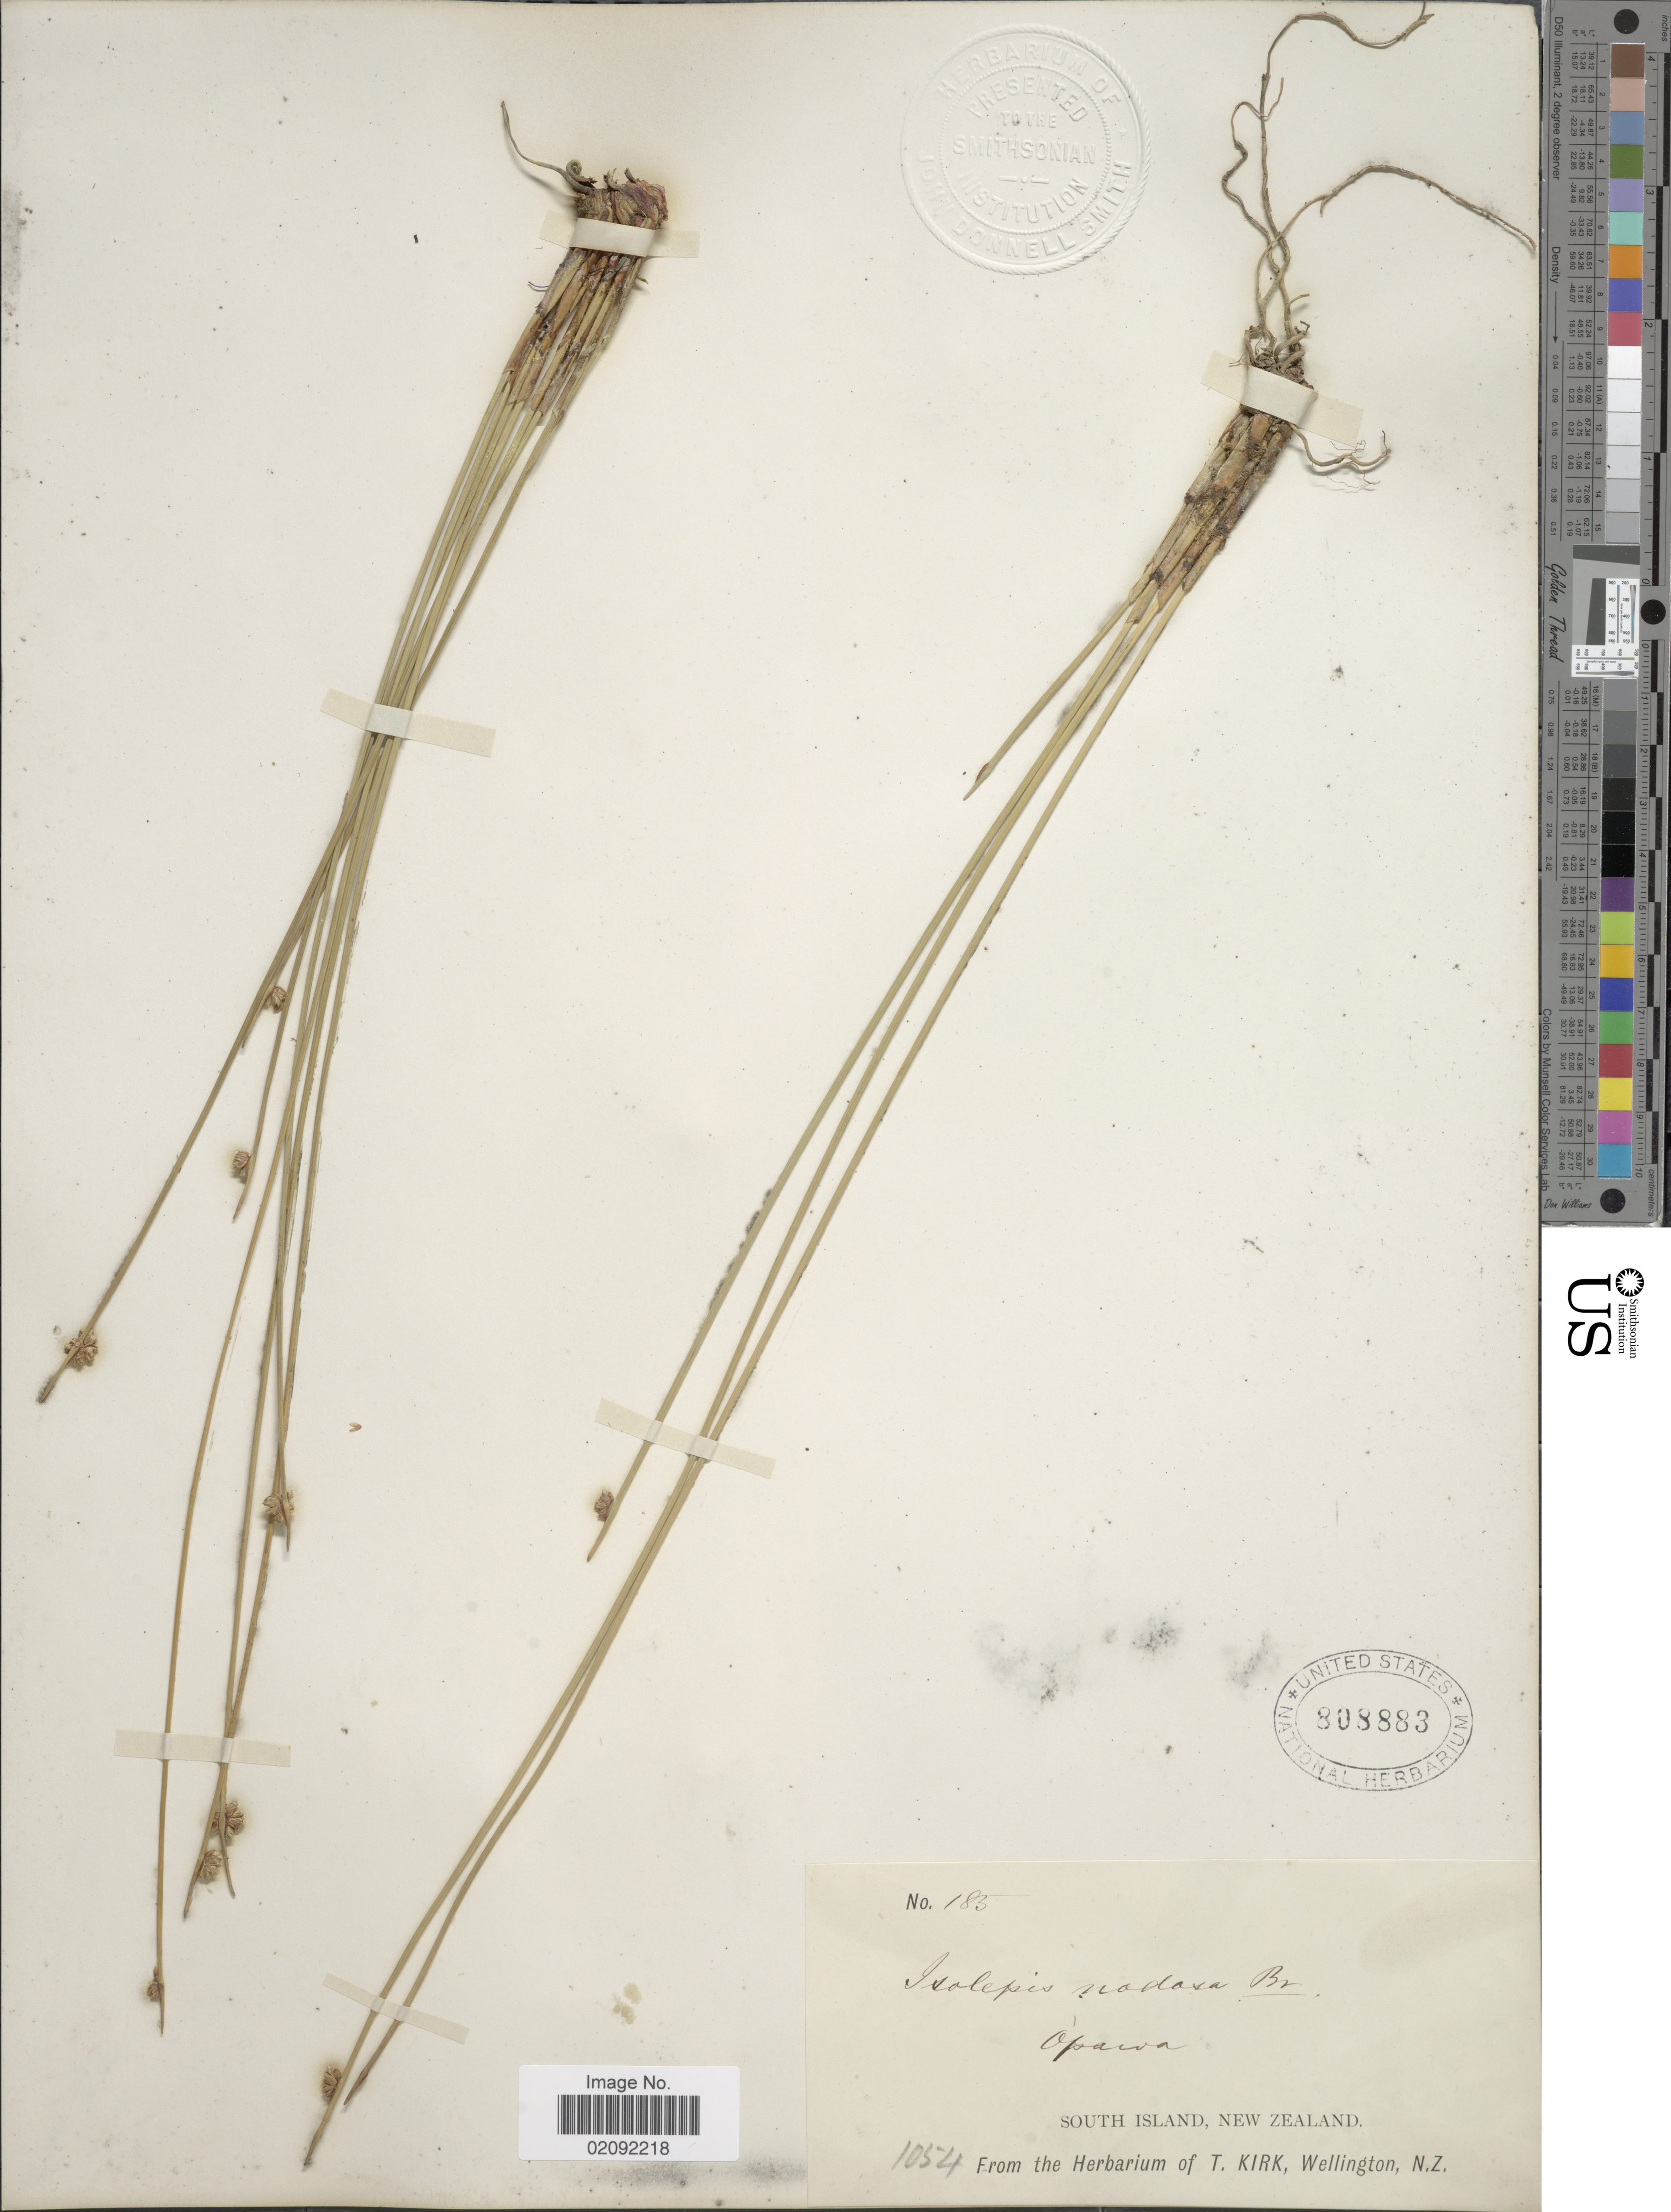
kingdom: Plantae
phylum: Tracheophyta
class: Liliopsida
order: Poales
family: Cyperaceae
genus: Ficinia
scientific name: Ficinia nodosa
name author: (Rottb.) Goetgh. et al.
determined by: Strong, Mark T., (BOT), Smithsonian Institution - National Museum of Natural History (UNITED STATES)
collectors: ex herb. T. Kirk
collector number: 185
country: New Zealand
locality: Opawa, South Island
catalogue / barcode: US 808883